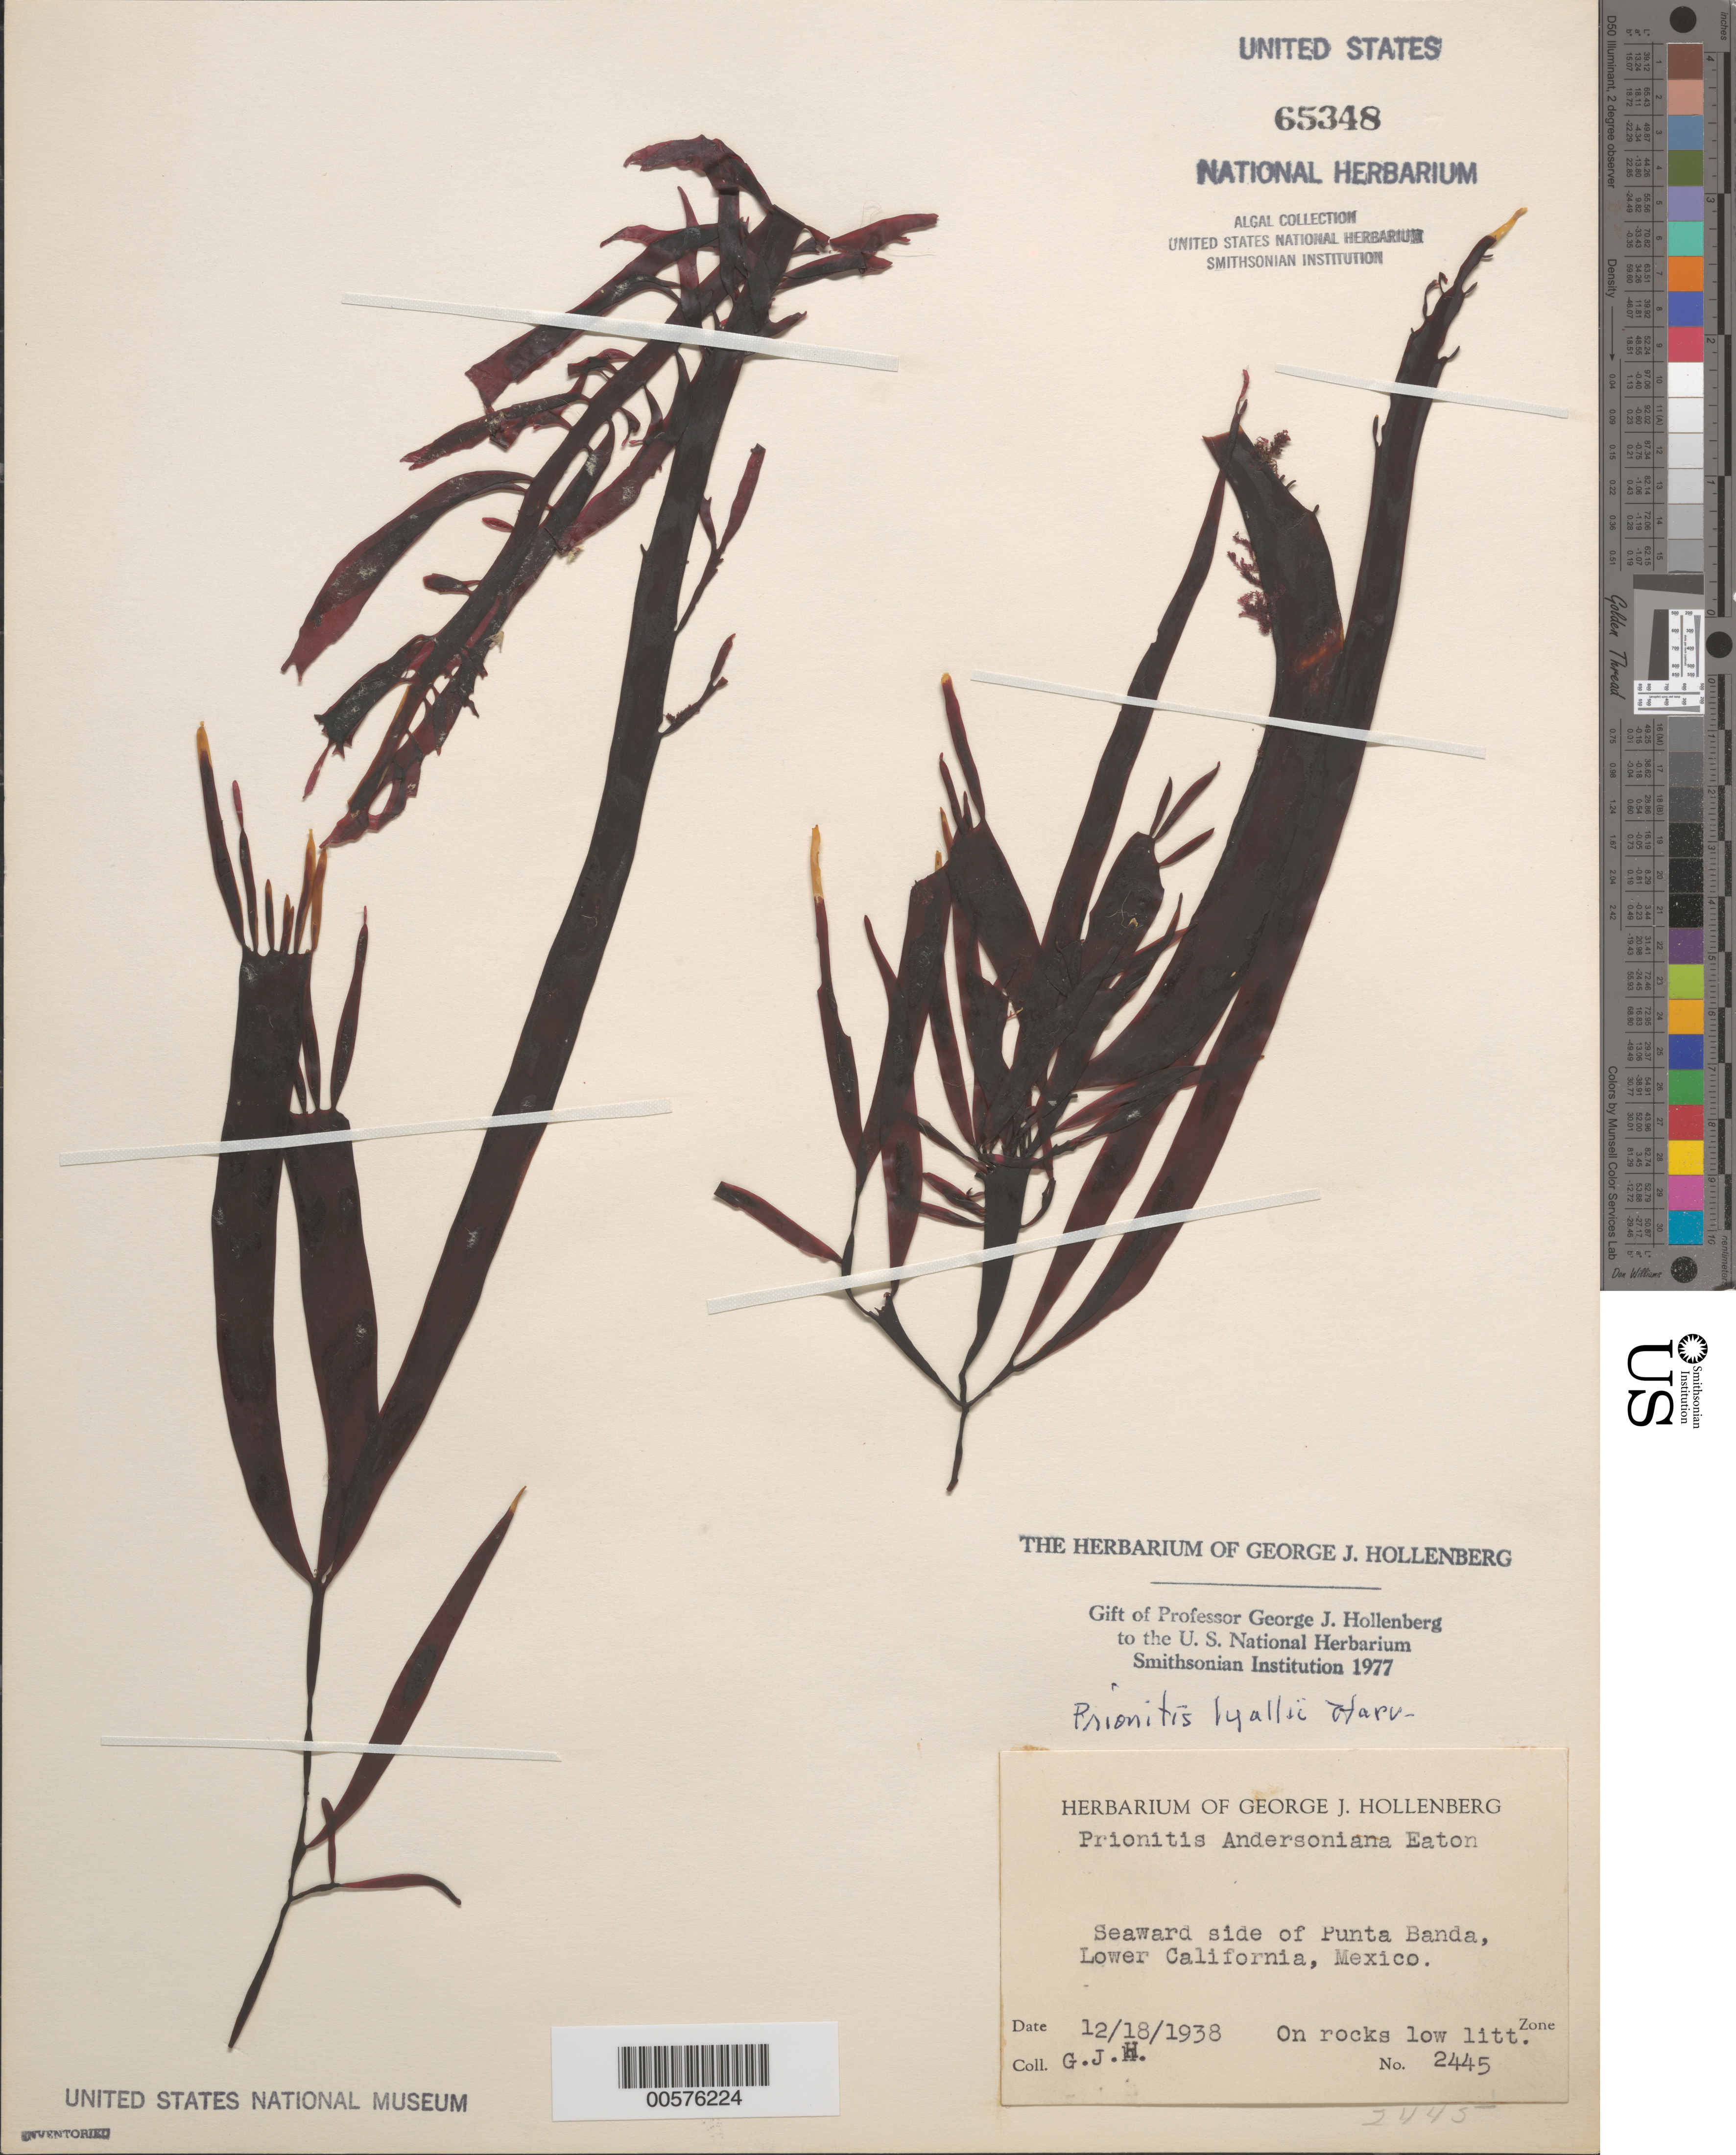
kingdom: Plantae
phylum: Rhodophyta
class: Florideophyceae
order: Cryptonemiales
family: Cryptonemiaceae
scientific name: Prionitis sternbergii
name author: (C. Agardh) J. Agardh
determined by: Algae name updating Project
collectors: G. Hollenberg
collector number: GJH 2445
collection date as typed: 18 Dec 1938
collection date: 1938-12-18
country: Mexico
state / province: Baja California Norte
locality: Seaward side of Punta Banda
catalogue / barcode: US 65348